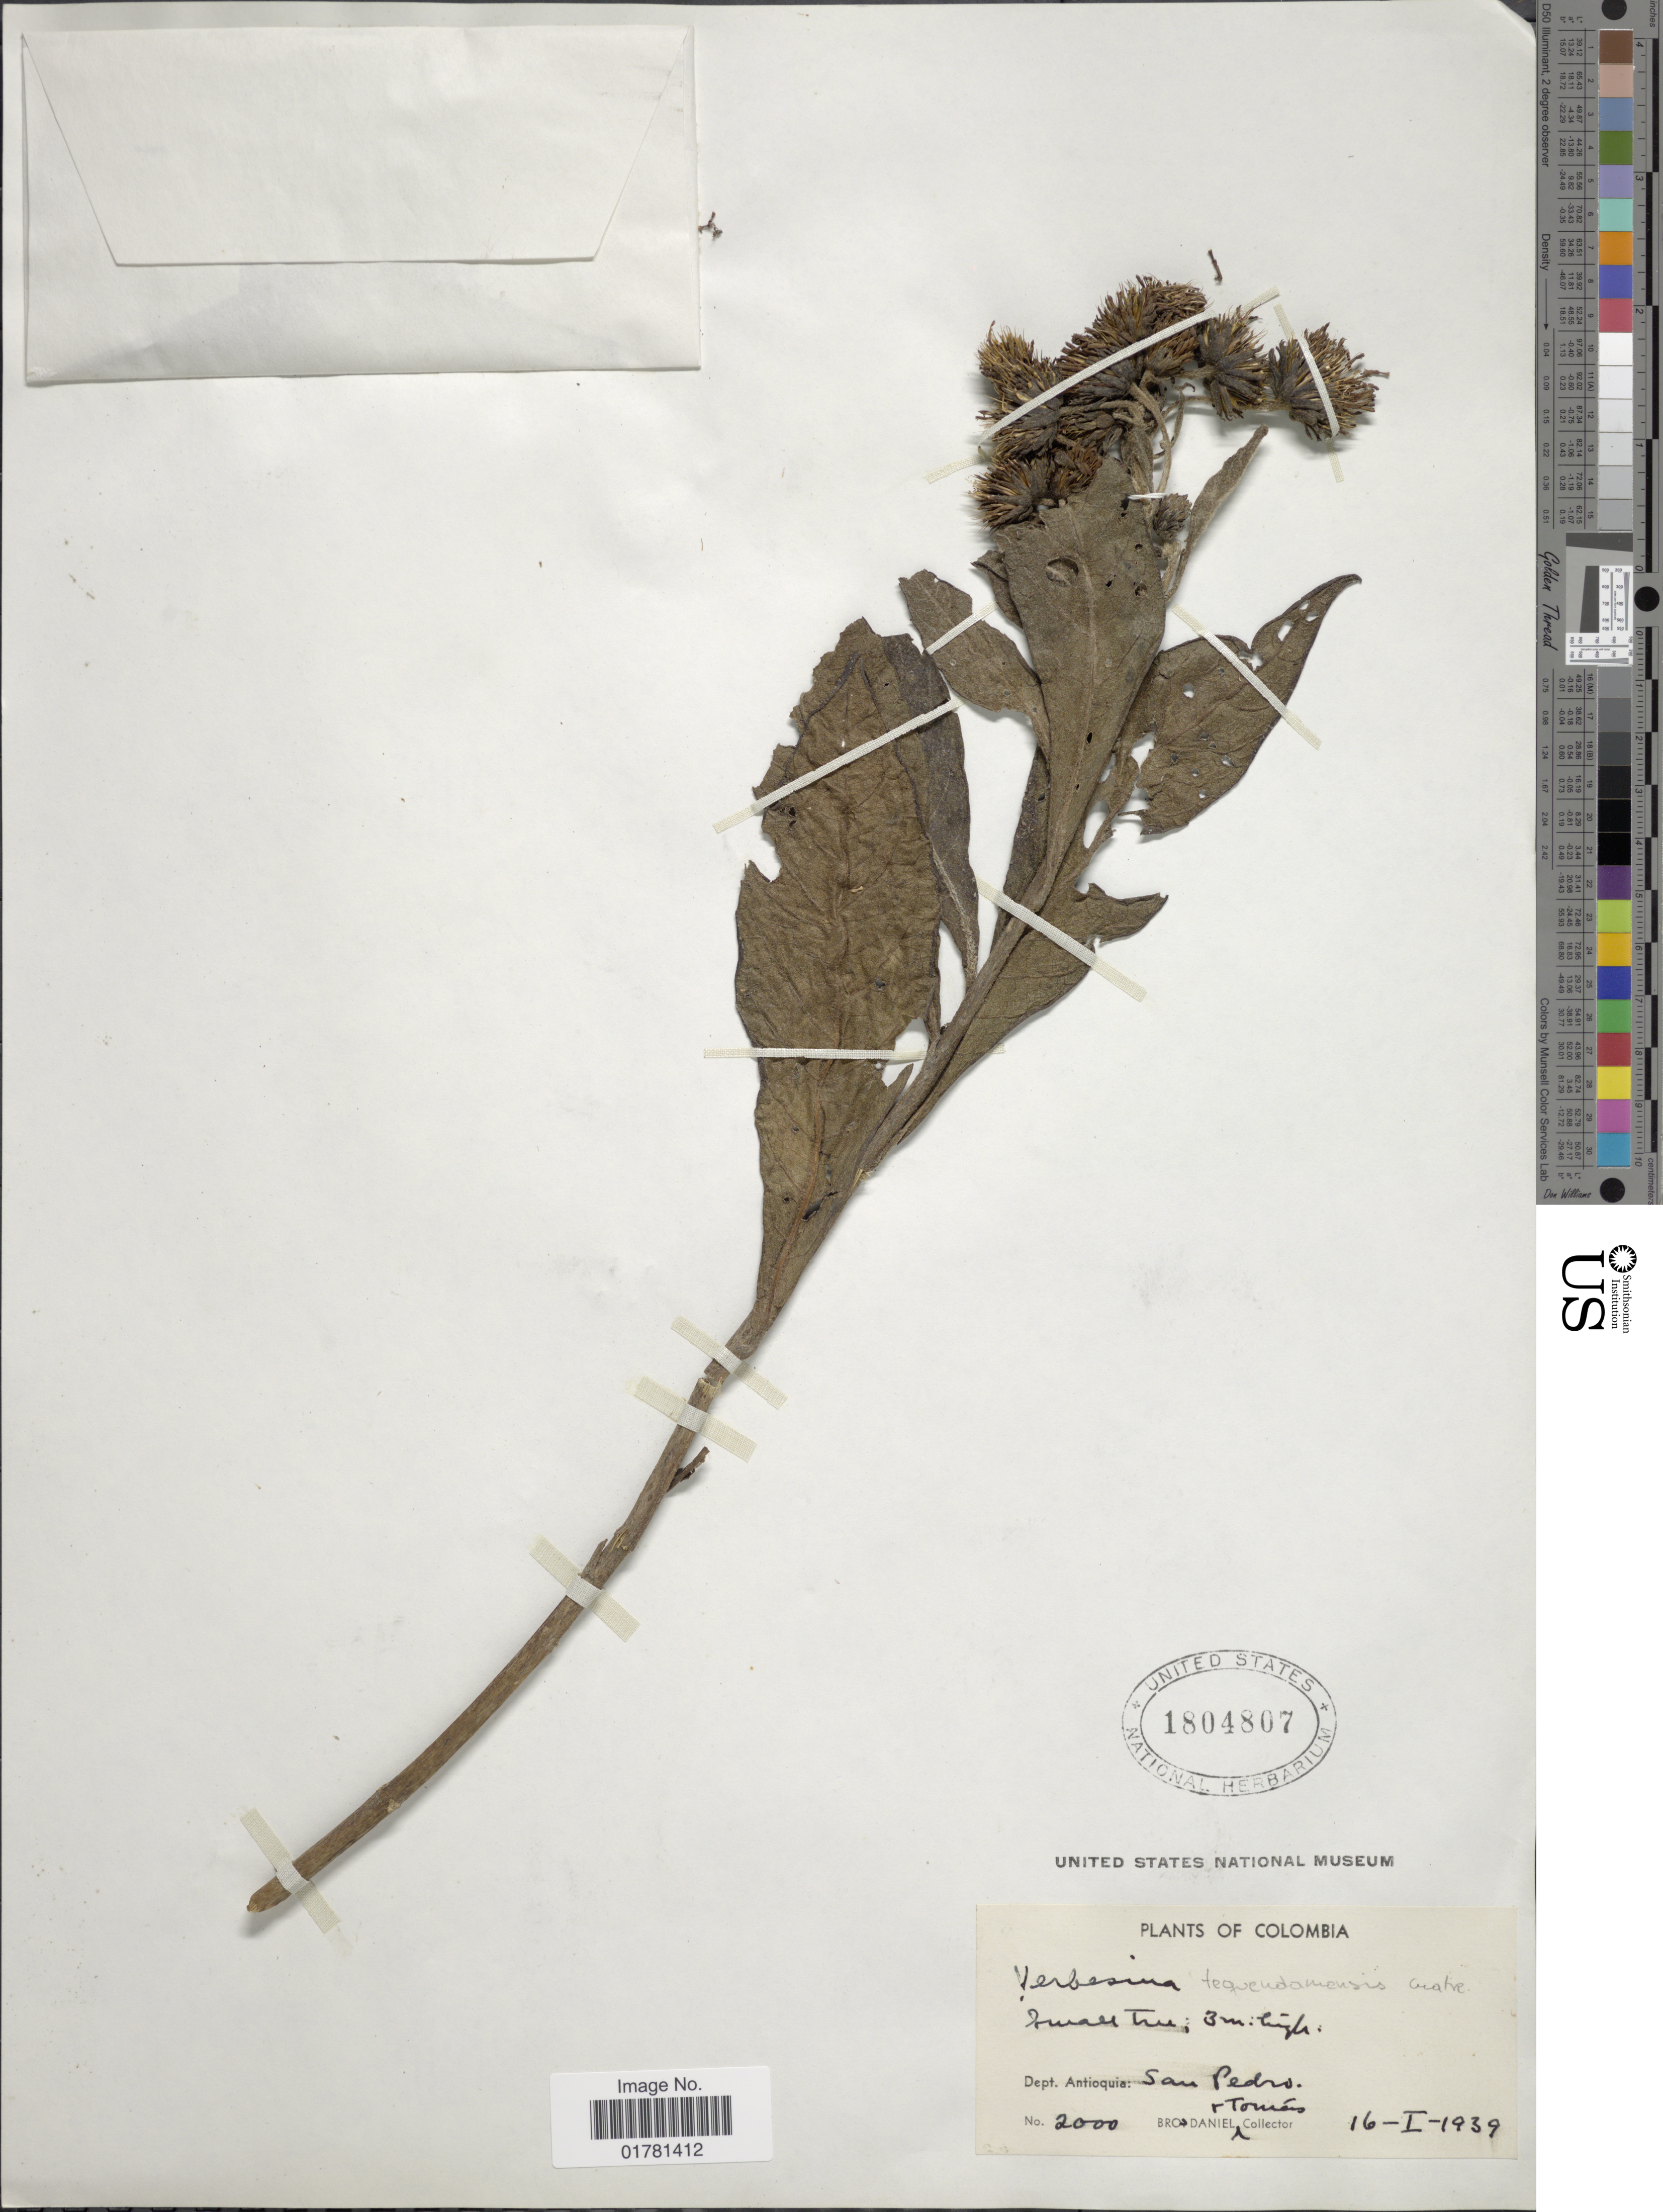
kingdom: Plantae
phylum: Tracheophyta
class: Magnoliopsida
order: Asterales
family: Asteraceae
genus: Verbesina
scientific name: Verbesina tequendamensis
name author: Cuatrec.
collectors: Bro. Daniel & B. Tomas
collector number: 2000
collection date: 1939-01-16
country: Colombia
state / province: Antioquia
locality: Dept. Antioquia: San Pedro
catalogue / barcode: US 1804807